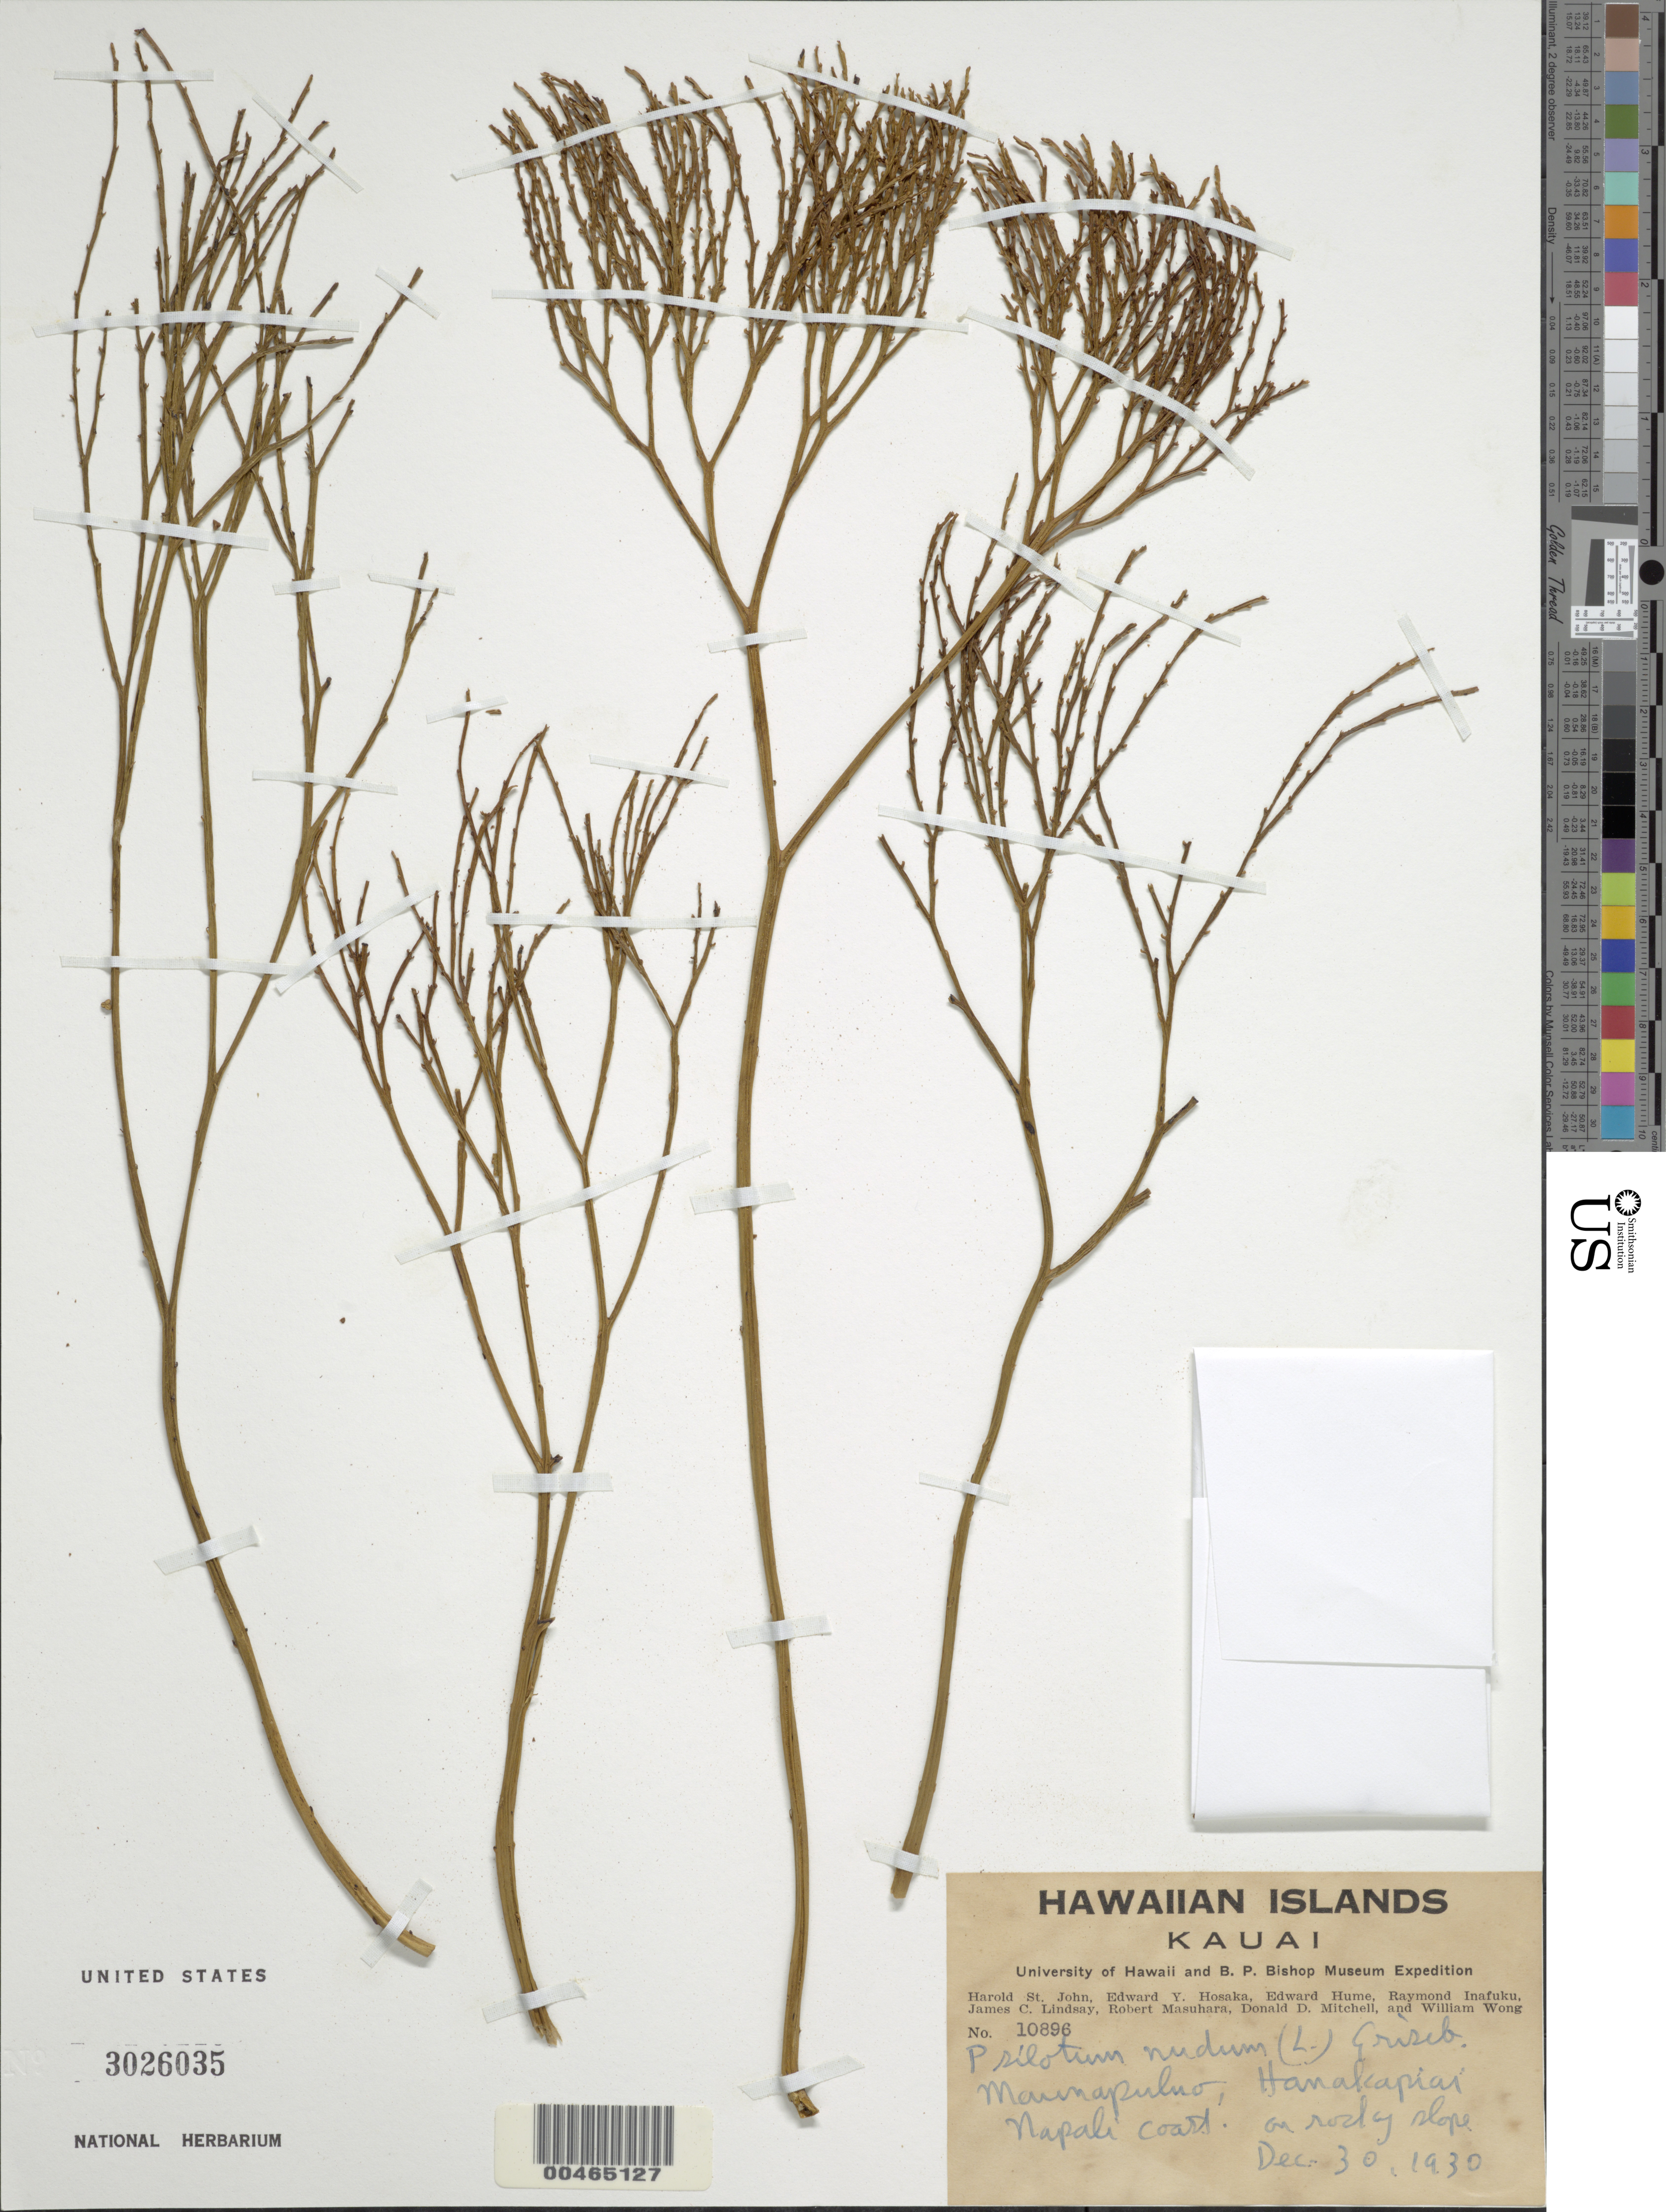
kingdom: Plantae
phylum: Tracheophyta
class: Polypodiopsida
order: Psilotales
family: Psilotaceae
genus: Psilotum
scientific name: Psilotum nudum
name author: (L.) P. Beauv.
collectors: H. St. John, E. Y. Hosaka, E. Hume & R. Inakuku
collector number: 10896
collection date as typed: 30 Dec 1930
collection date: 1930-12-30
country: United States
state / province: Hawaii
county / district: Kauai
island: Kaua'i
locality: Maunapuluo, Hanakapiai, Napali Coast, Kauai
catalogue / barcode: US 3026035